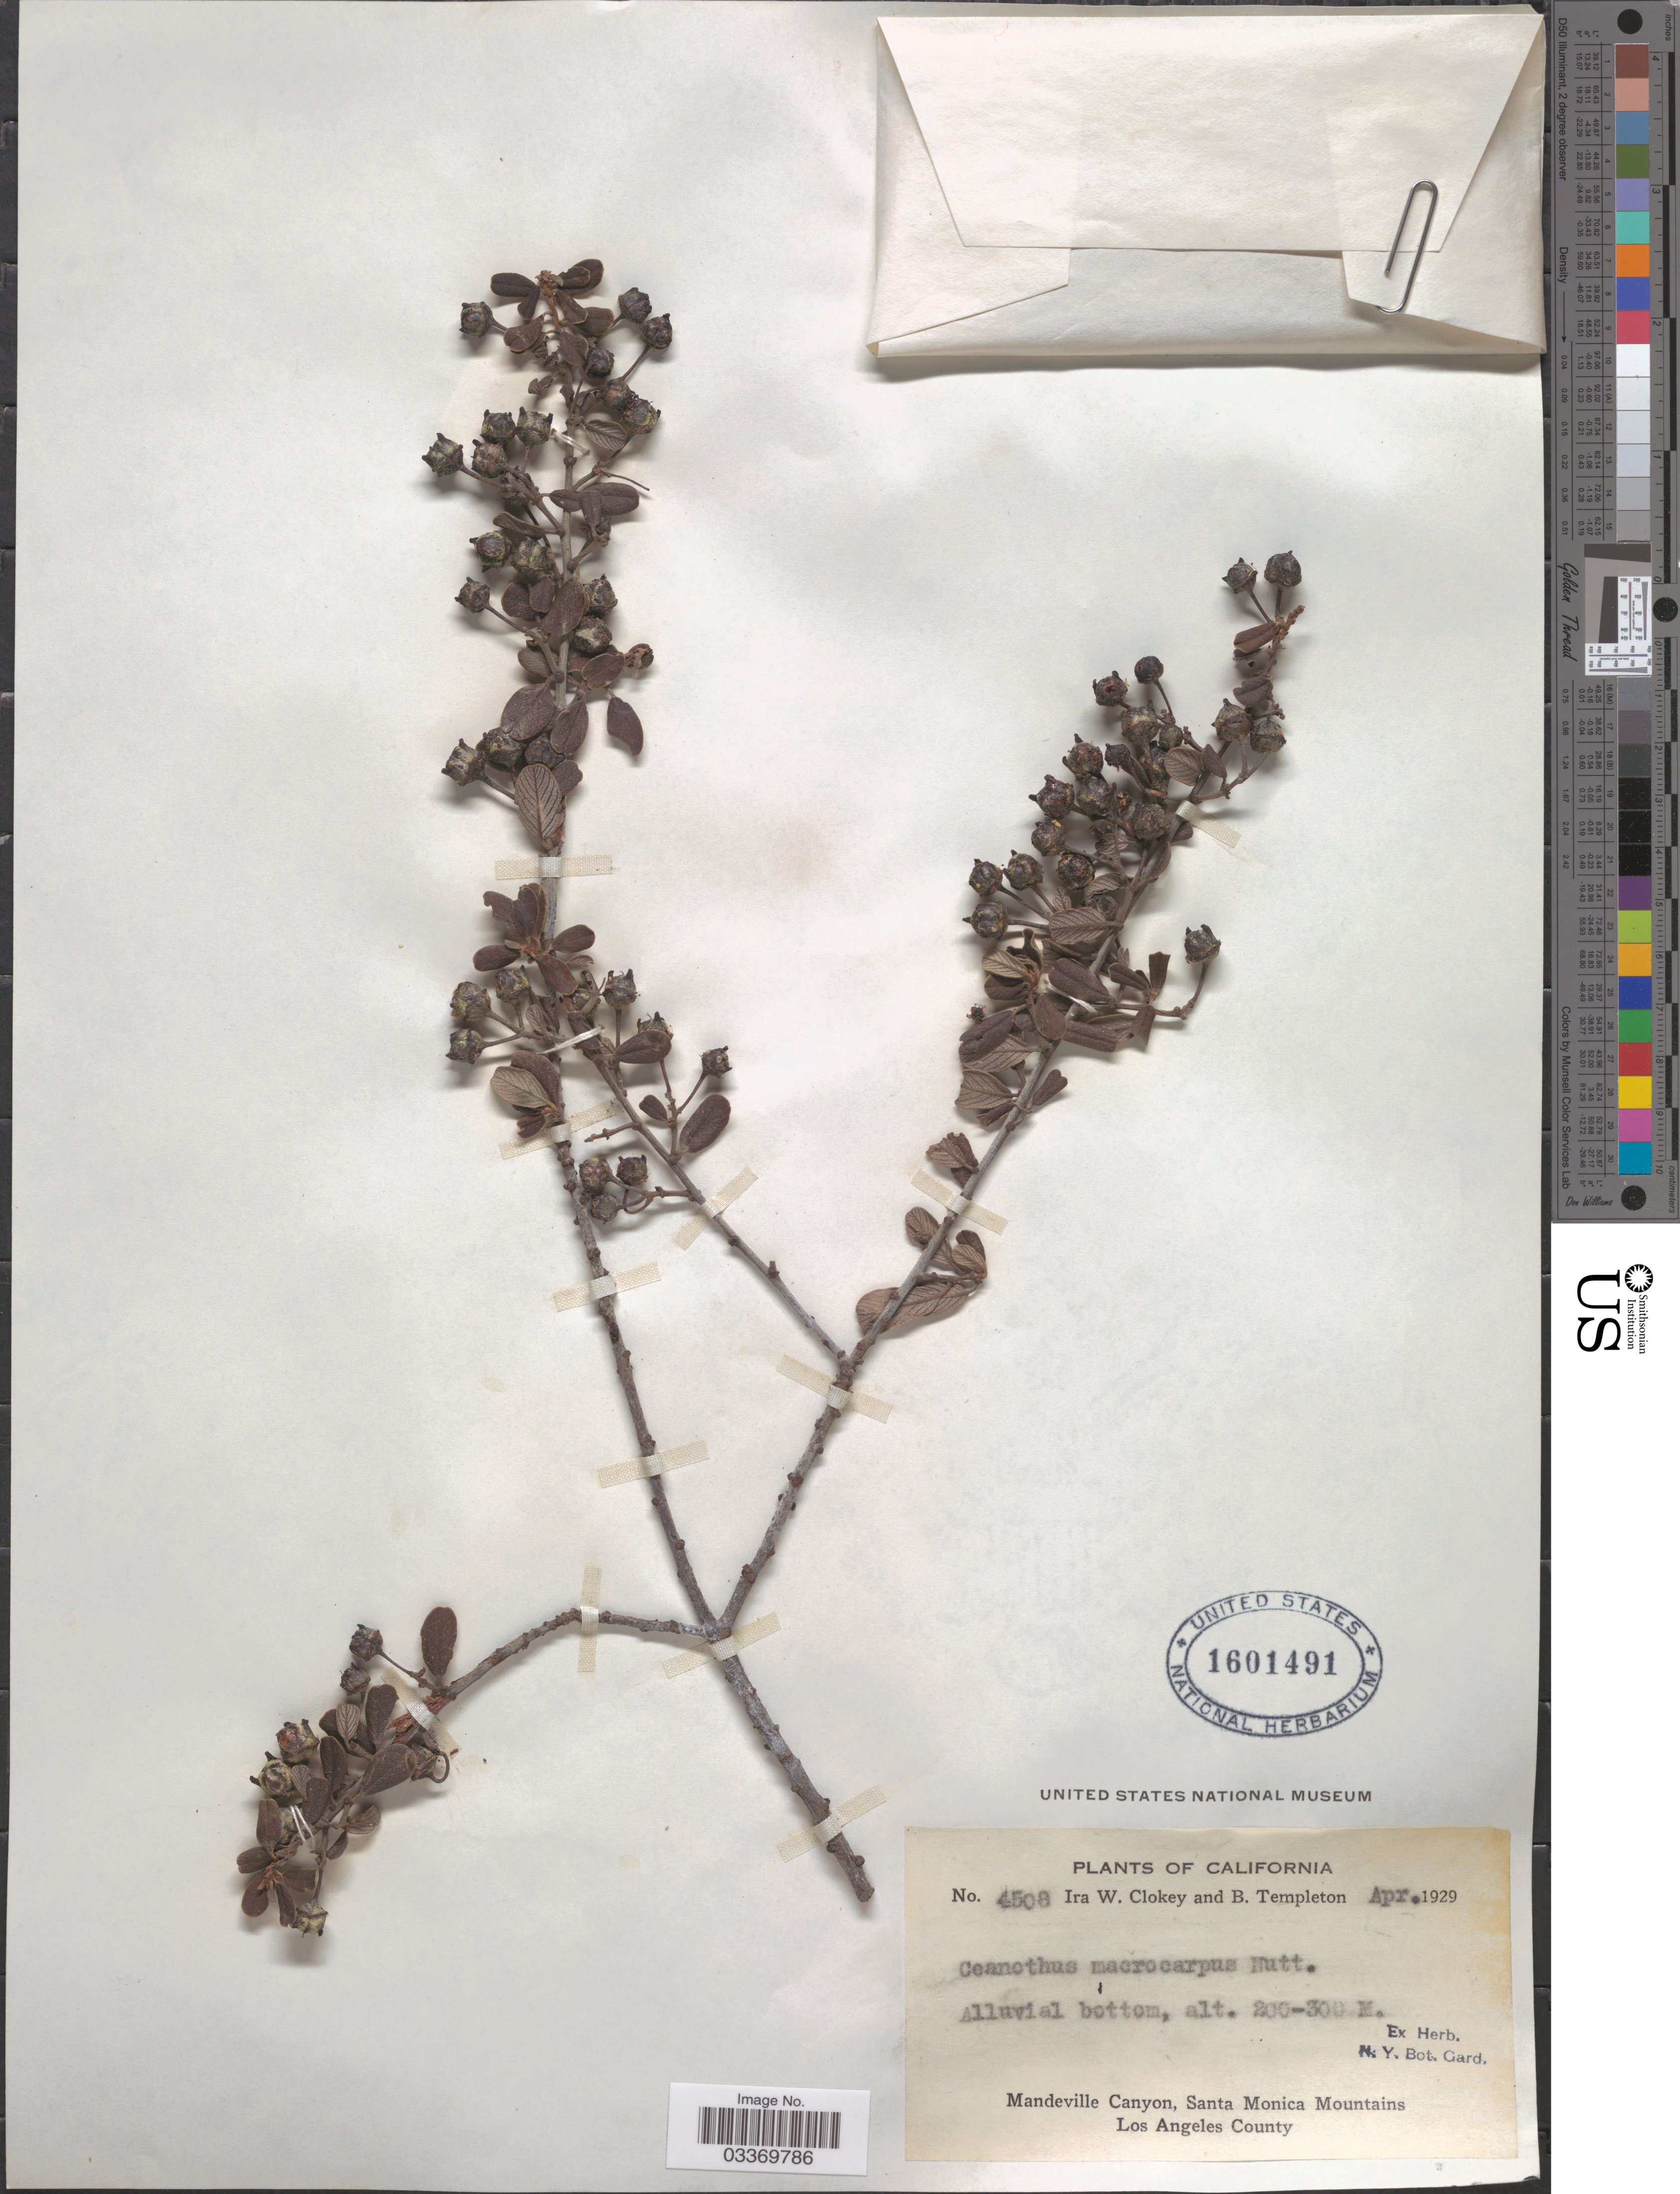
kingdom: Plantae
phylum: Tracheophyta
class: Magnoliopsida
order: Rosales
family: Rhamnaceae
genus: Ceanothus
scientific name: Ceanothus macrocarpus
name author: Cav.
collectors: I. W. Clokey & B. Templeton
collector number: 4508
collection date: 1929-04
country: United States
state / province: California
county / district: Los Angeles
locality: Mandeville Canyon, Santa Monica Mountains. Los Angeles County.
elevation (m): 200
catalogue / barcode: US 1601491